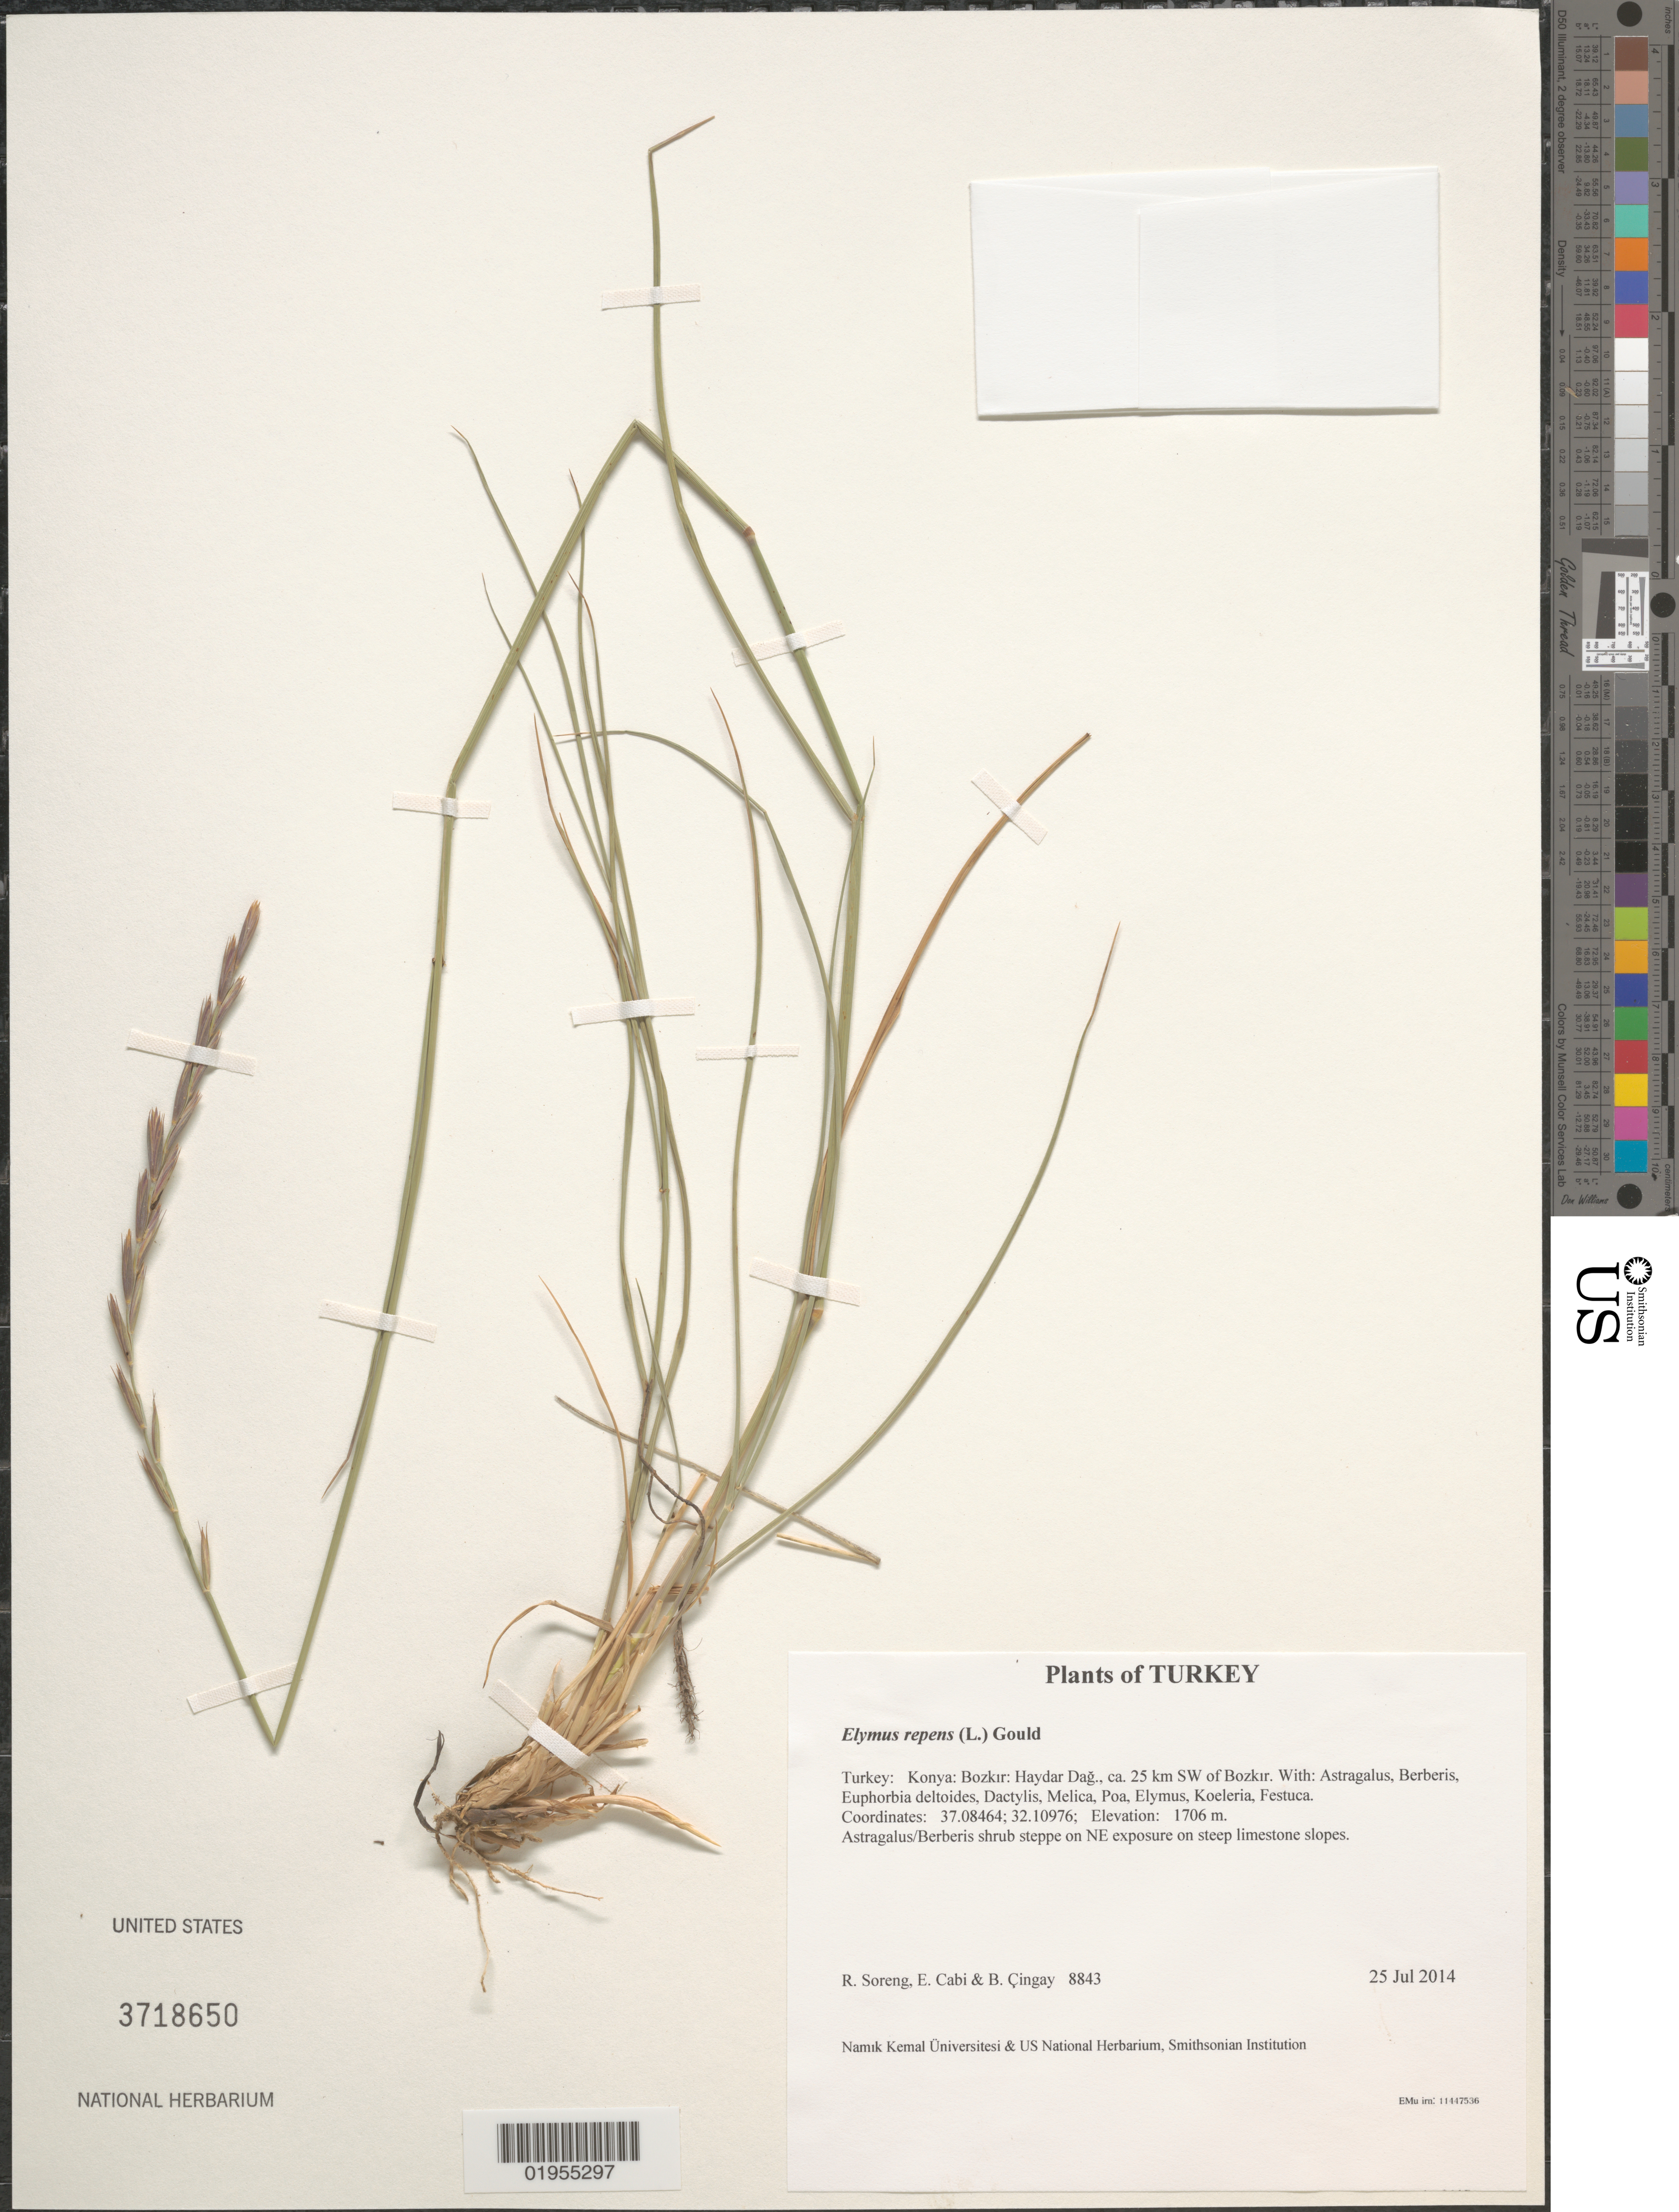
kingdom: Plantae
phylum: Tracheophyta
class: Liliopsida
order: Poales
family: Poaceae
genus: Elymus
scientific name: Elymus repens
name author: (L.) Gould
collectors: R. J. Soreng, E. Cabi & B. Çıngay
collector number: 8843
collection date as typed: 25 Jul 2014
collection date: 2014-07-25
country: Turkey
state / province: Konya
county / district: Bozkir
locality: Haydar Dag., ca. 25 km SW of Bozkir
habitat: Astragalus/Berberis shrub steppe on NE exposure on steep limestone slopes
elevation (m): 1706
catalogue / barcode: US 3718650